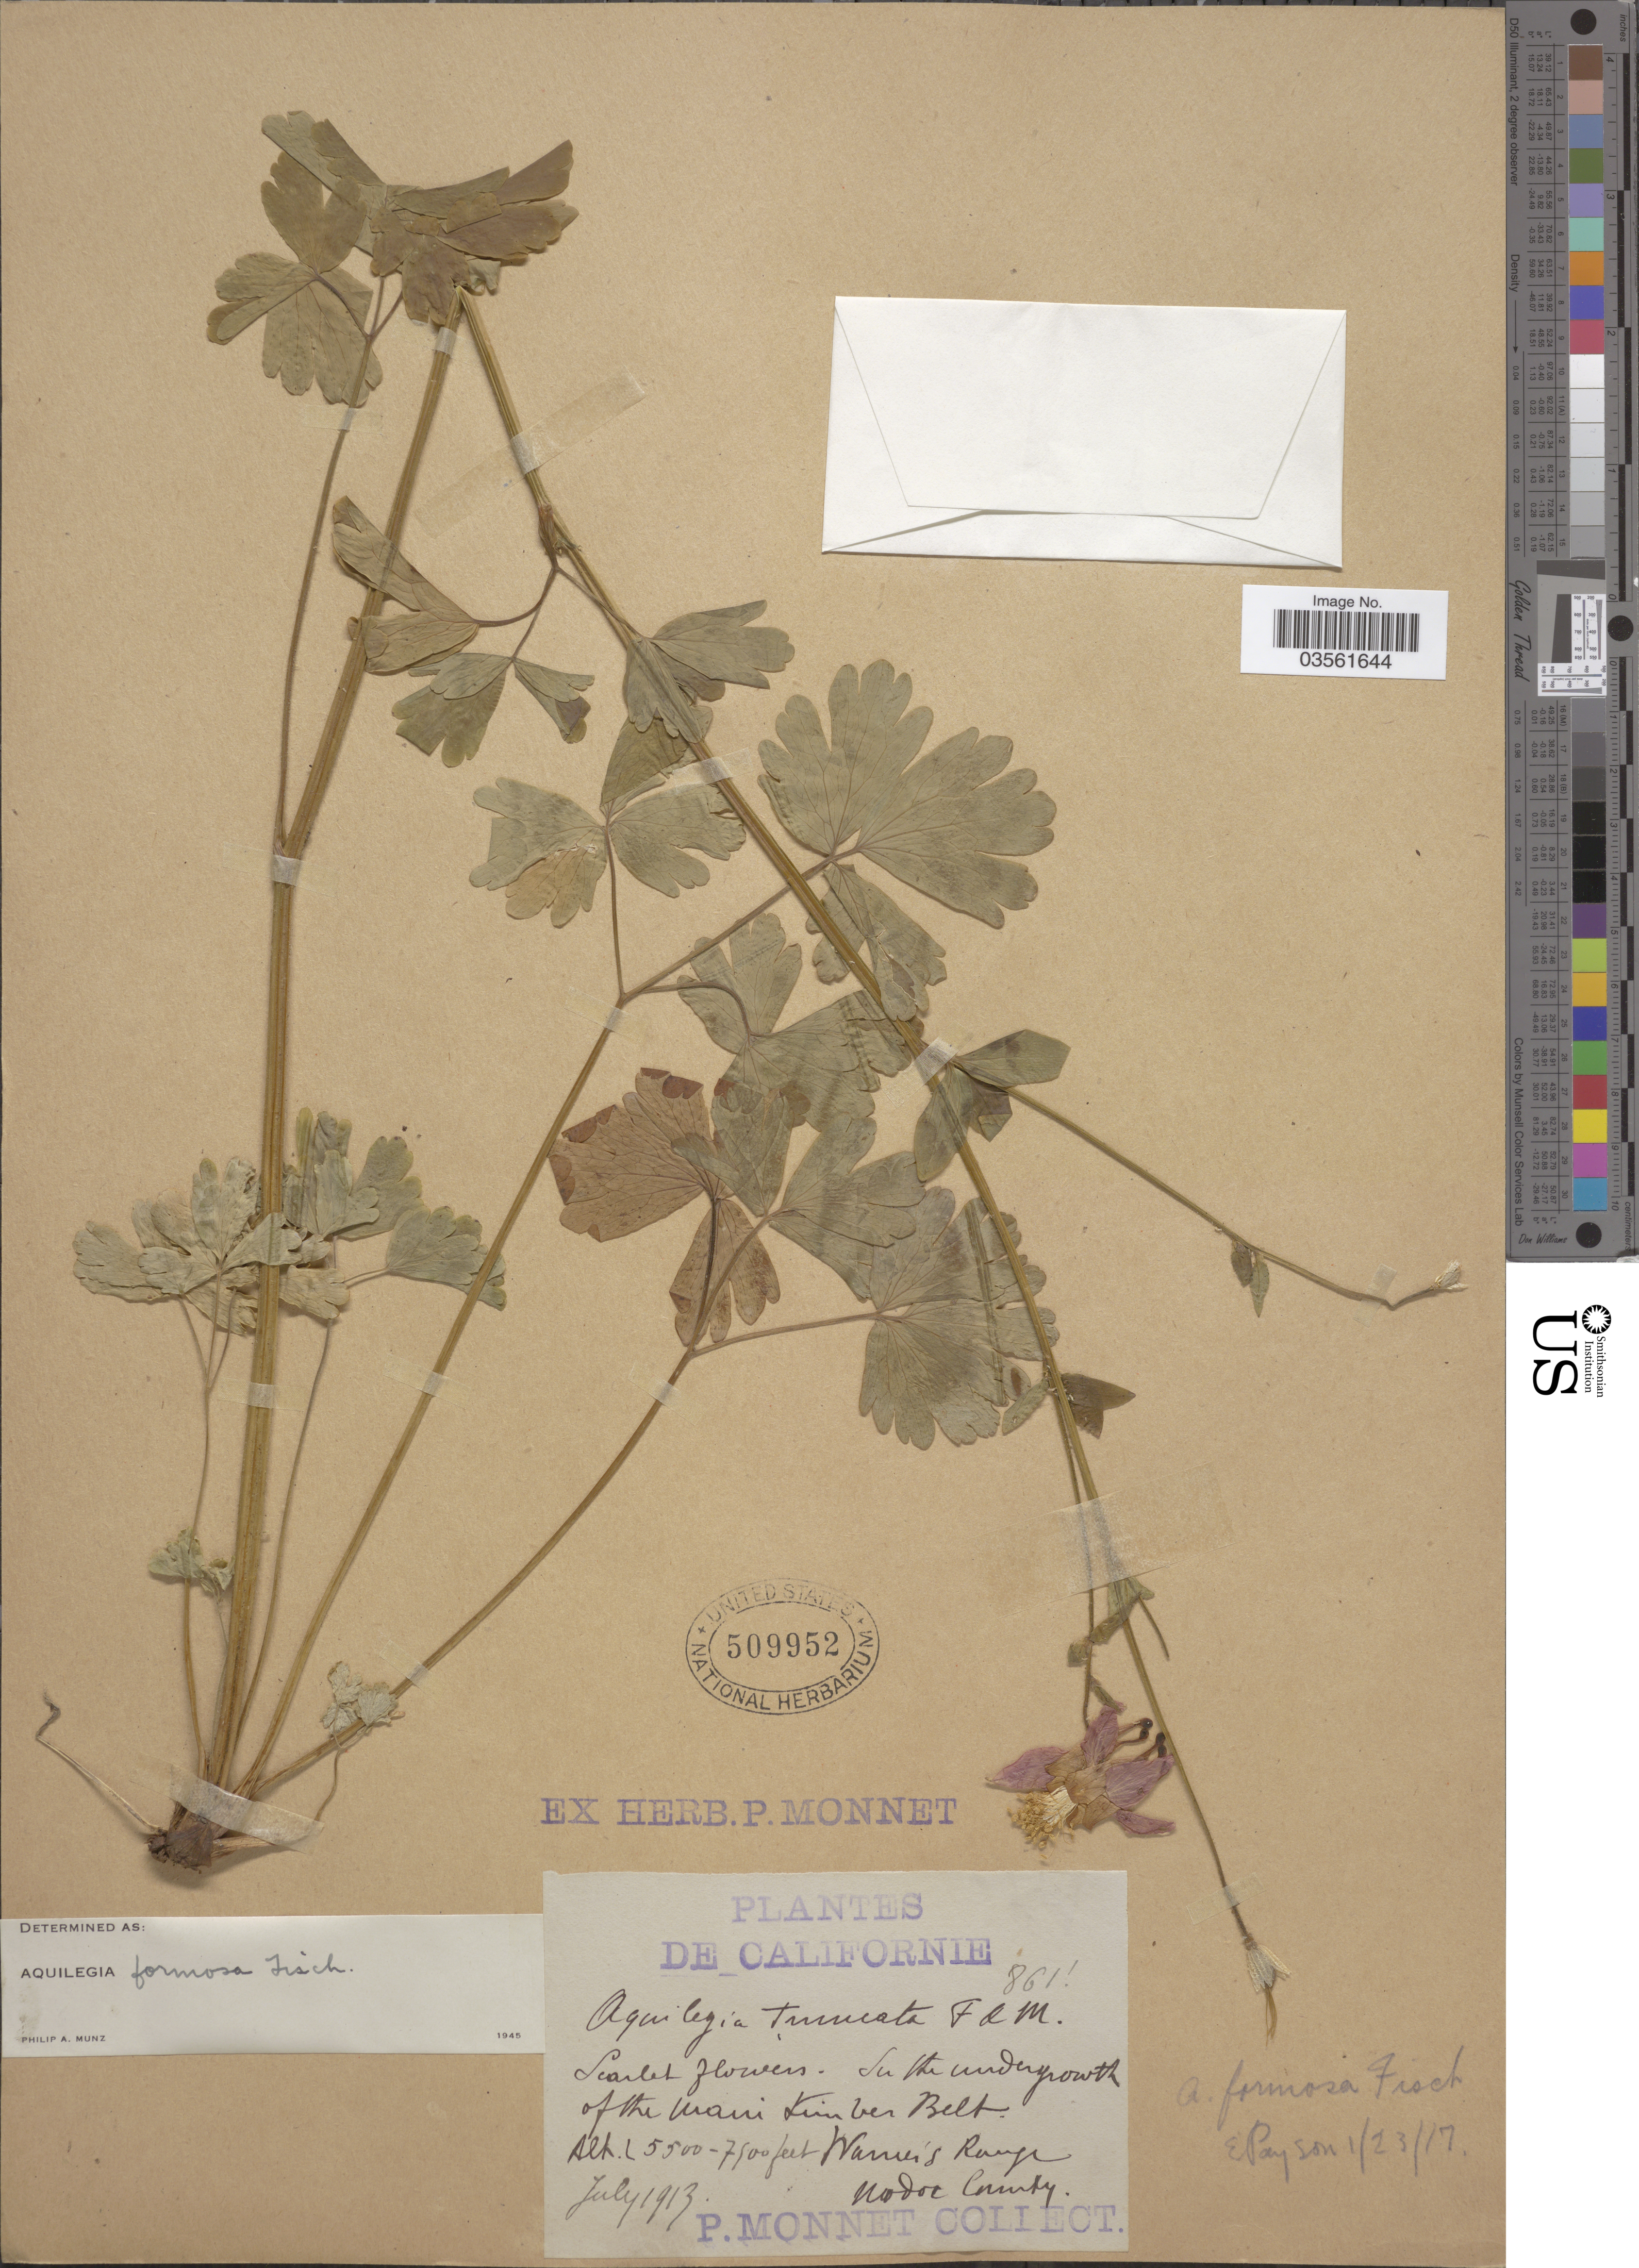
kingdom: Plantae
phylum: Tracheophyta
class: Magnoliopsida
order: Ranunculales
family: Ranunculaceae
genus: Aquilegia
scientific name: Aquilegia formosa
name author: Fisch. ex DC.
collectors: P. Monnet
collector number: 861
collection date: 1913-07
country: United States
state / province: California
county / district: Modoc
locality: In the undergrowth of the main timber belt. Warner's Range. Modoc County.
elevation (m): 1676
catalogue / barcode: US 509952